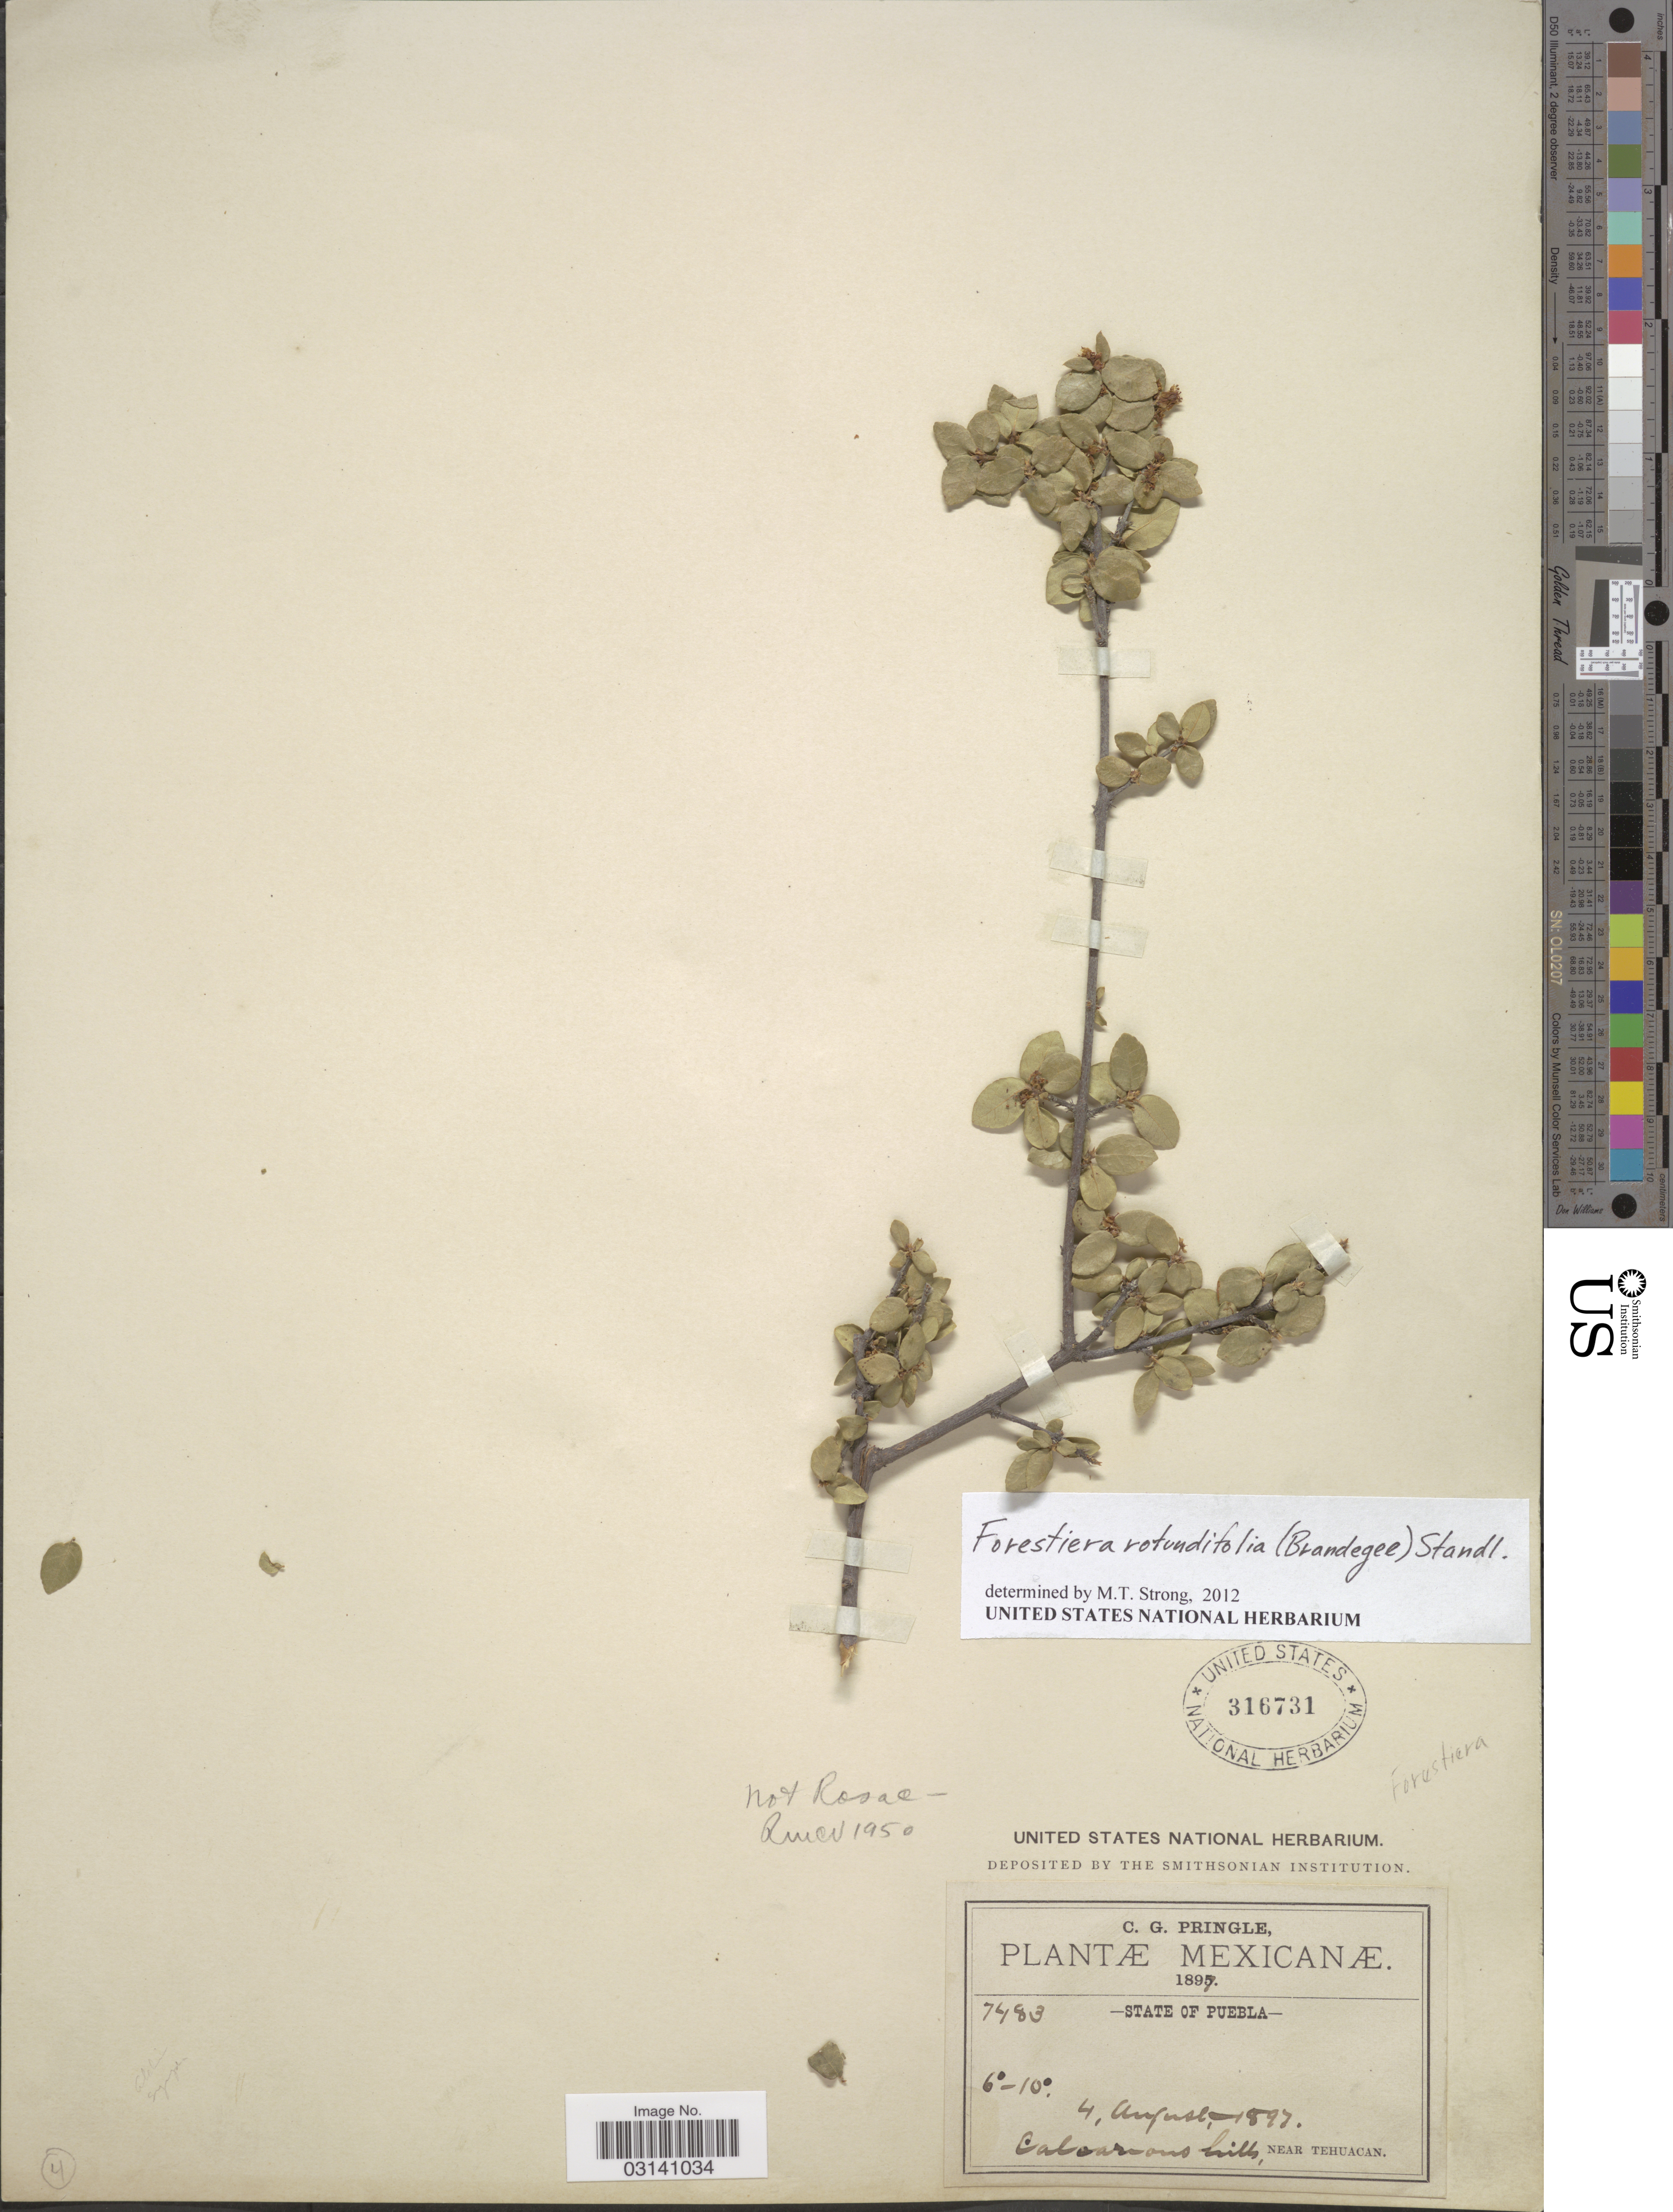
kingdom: Plantae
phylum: Tracheophyta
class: Magnoliopsida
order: Lamiales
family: Oleaceae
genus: Forestiera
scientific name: Forestiera rotundifolia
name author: (Brandegee) Standl.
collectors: C. G. Pringle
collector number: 7483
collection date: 1897-08-04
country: Mexico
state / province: Puebla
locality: Near Tehuacan.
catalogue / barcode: US 316731